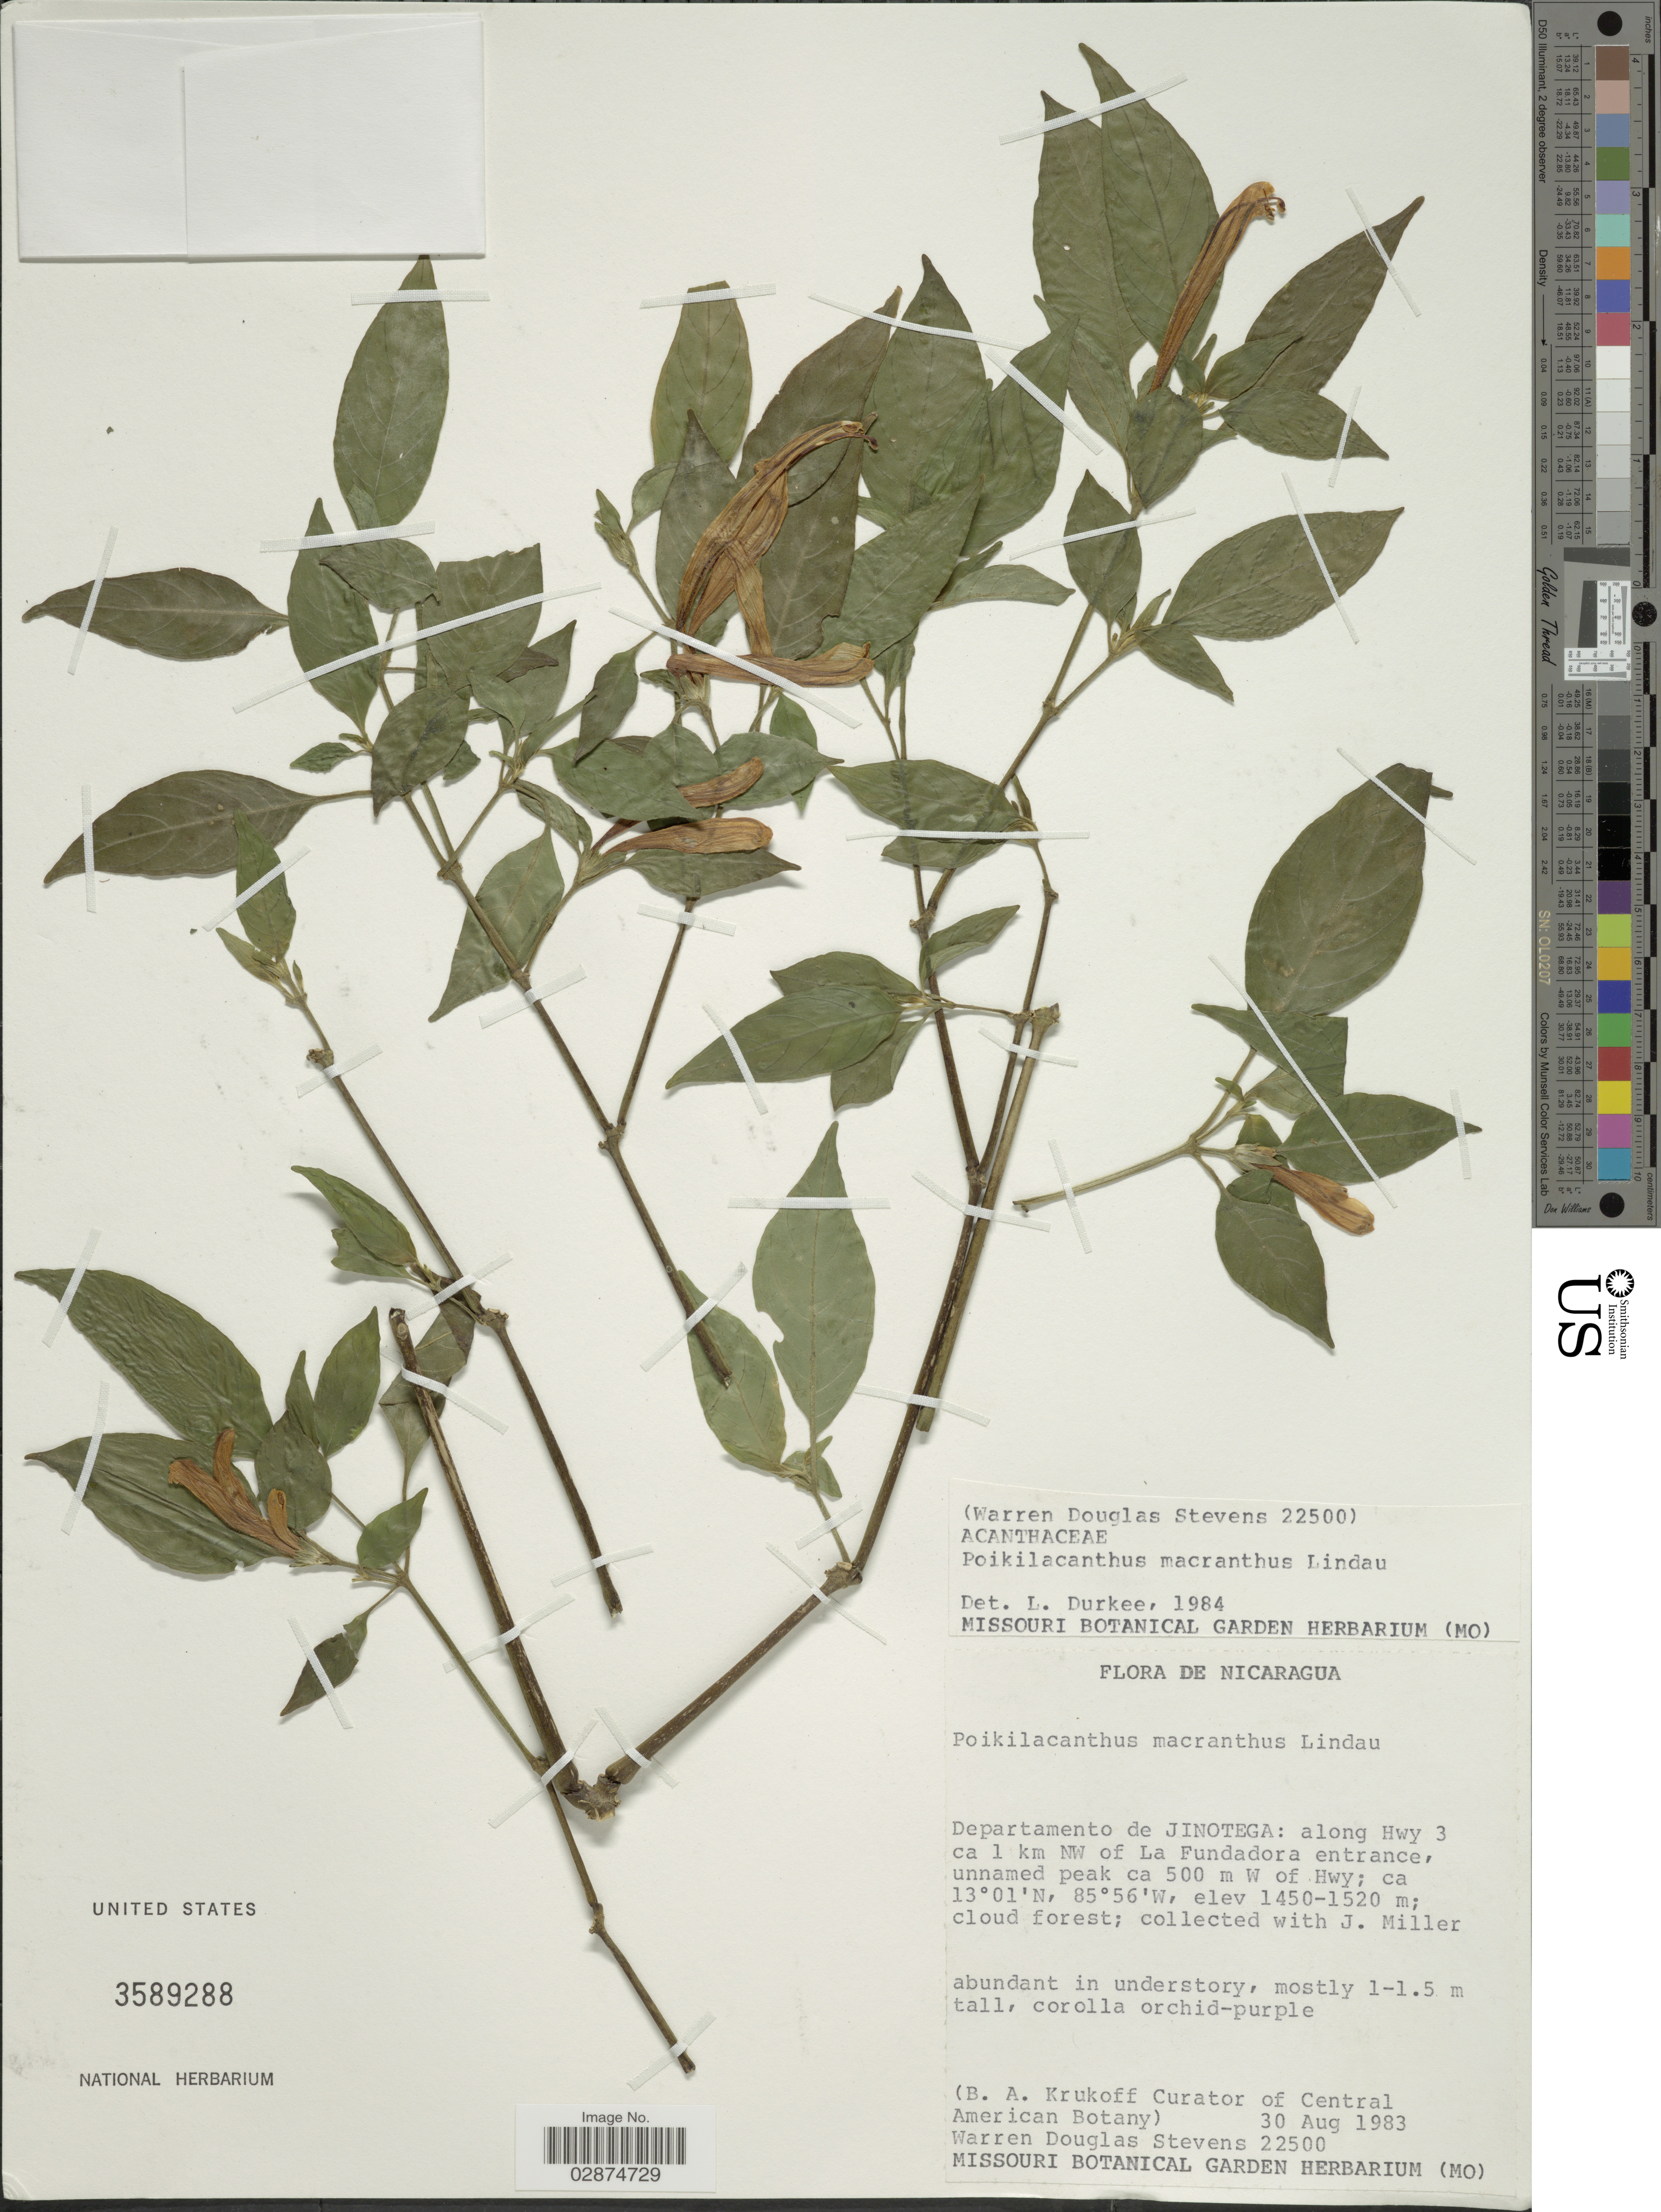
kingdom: Plantae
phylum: Tracheophyta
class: Magnoliopsida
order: Lamiales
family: Acanthaceae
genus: Poikilacanthus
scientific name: Poikilacanthus macranthus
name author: Lindau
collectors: B. A. Krukoff & W. D. Stevens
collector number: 22500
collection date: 1983-08-30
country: Nicaragua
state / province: Jinotega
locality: Along Hwy 3 ca 1 km NW of La Fundadora entrance, unnamed peak ca 500 m W of Hwy.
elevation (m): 1450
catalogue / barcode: US 3589288